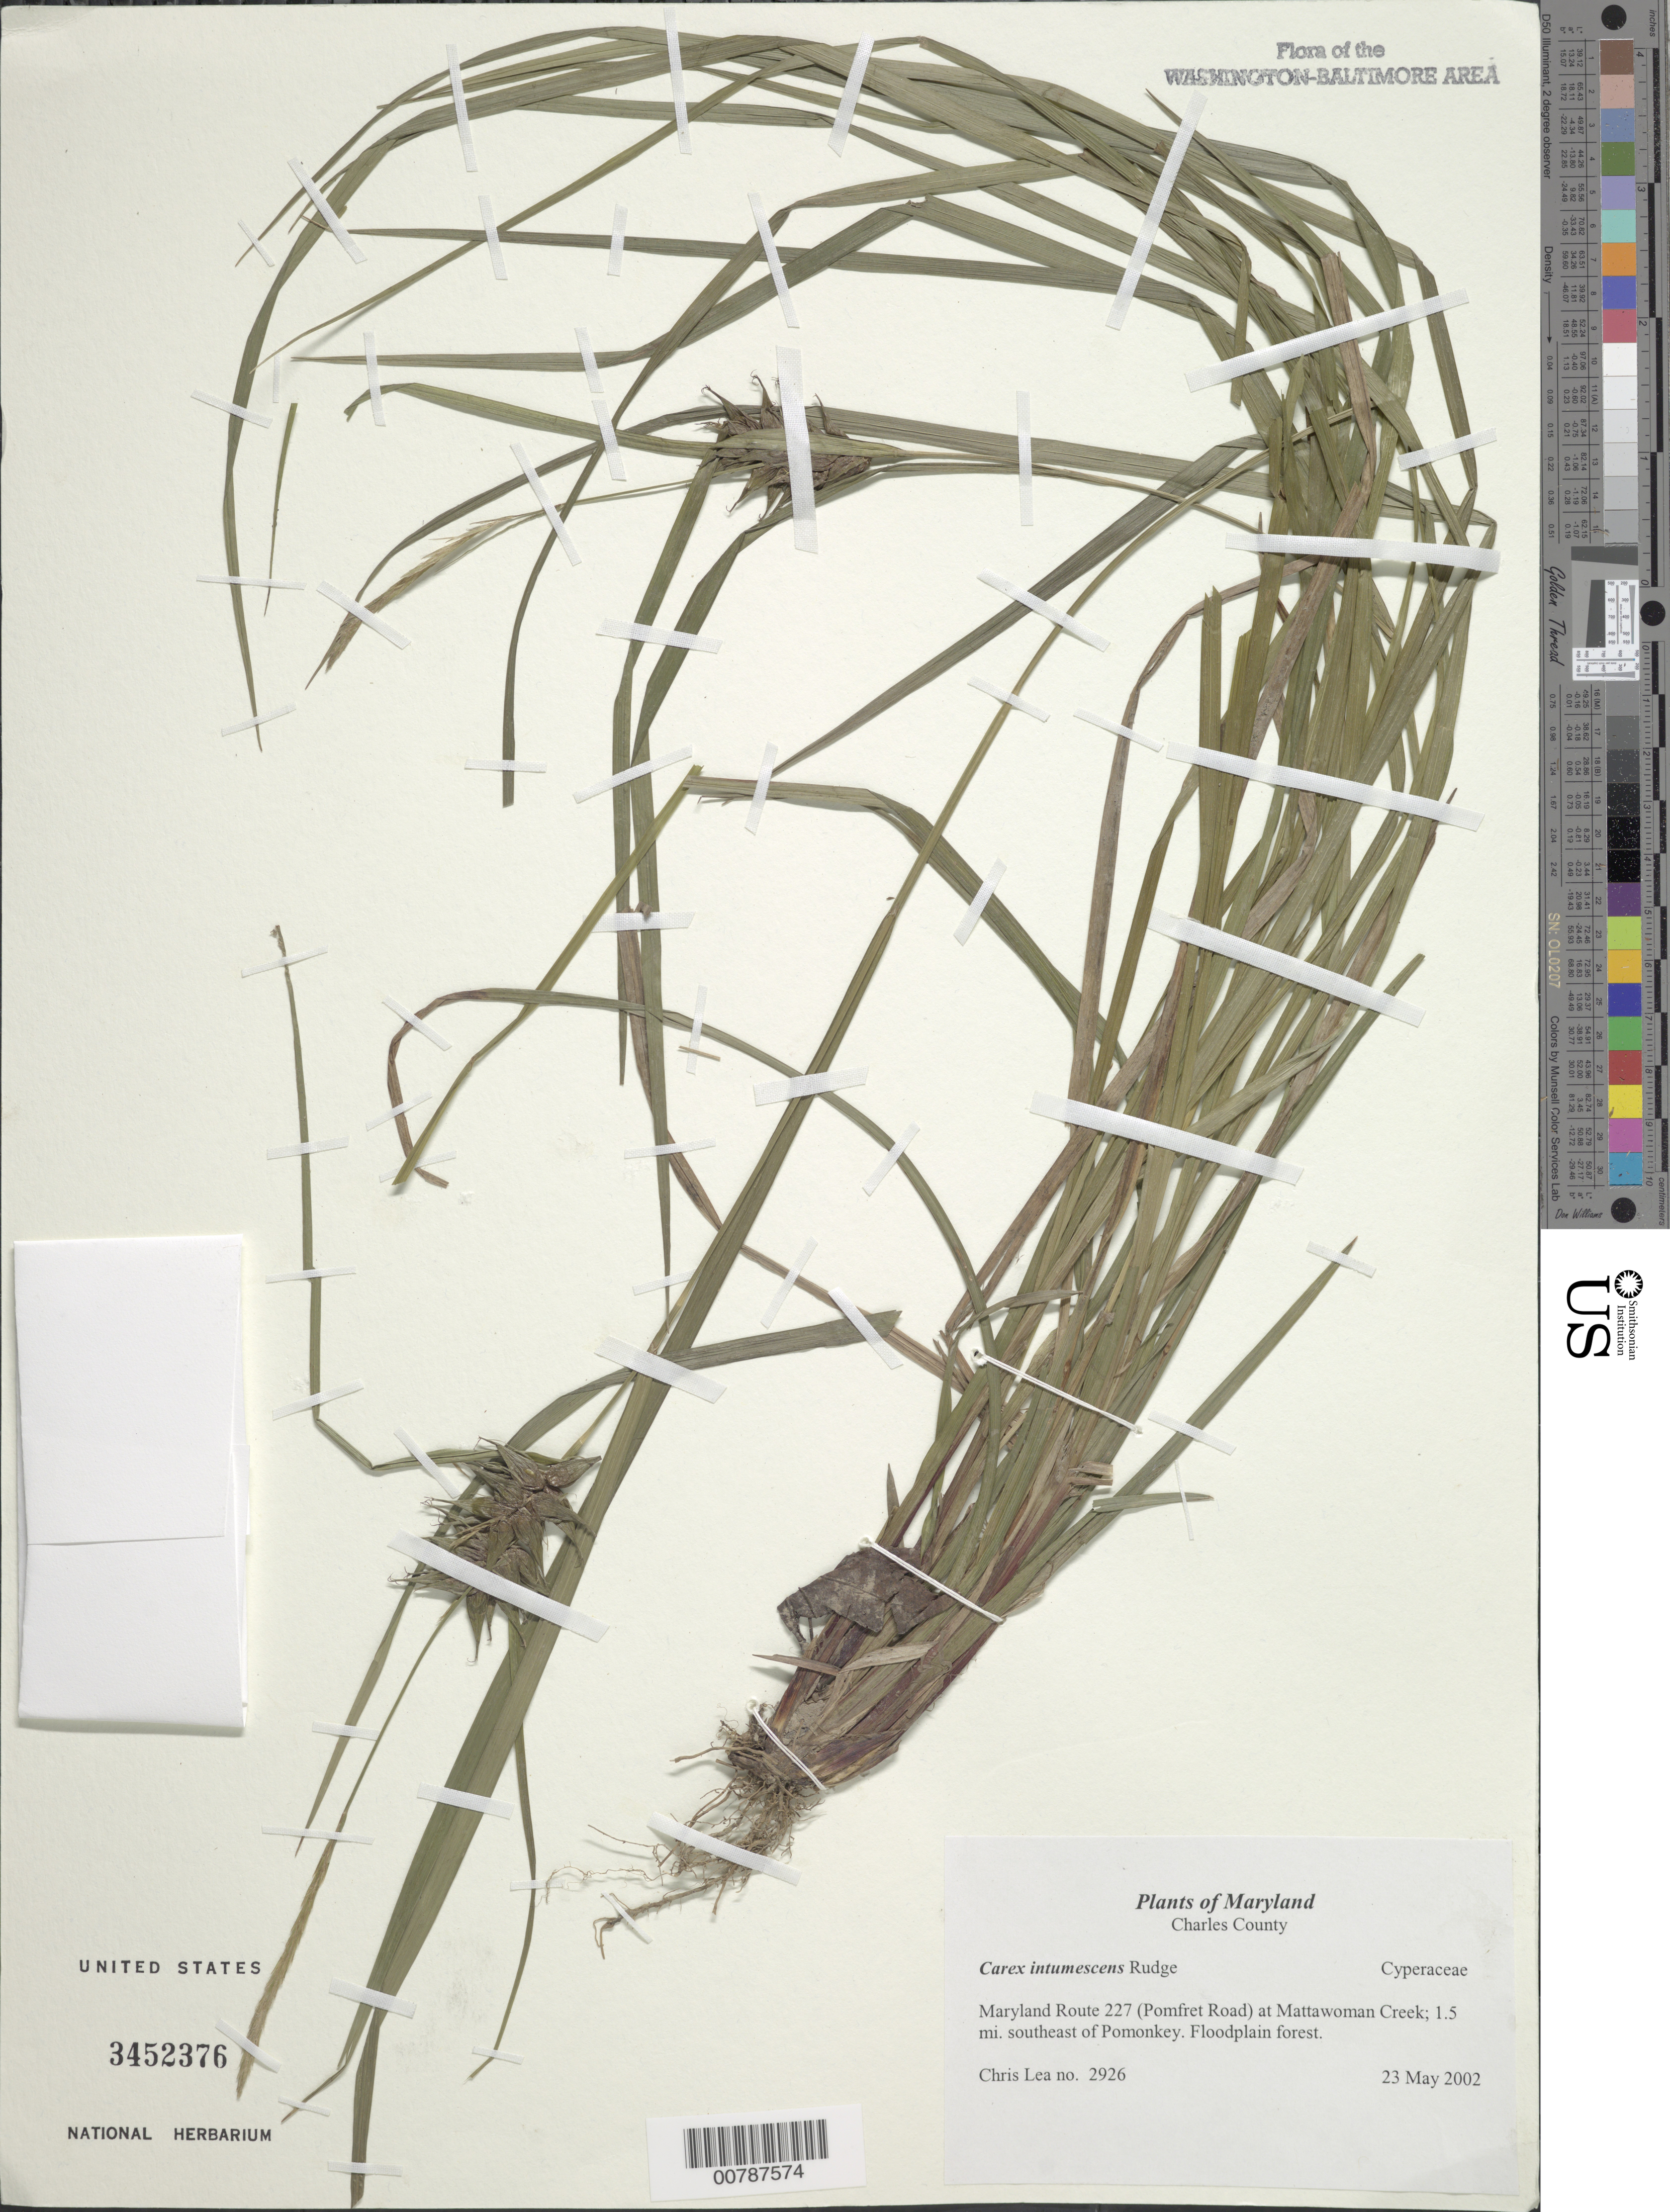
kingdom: Plantae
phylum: Tracheophyta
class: Liliopsida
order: Poales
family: Cyperaceae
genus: Carex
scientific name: Carex intumescens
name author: Rudge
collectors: C. Lea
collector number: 2926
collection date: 2002-05-23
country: United States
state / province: Maryland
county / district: Charles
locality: Charles County, Maryland Route 227 (Pomfret Road) at Mattawoman Creek; 1.5 mi. southeast of Pomonkey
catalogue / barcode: US 3452376